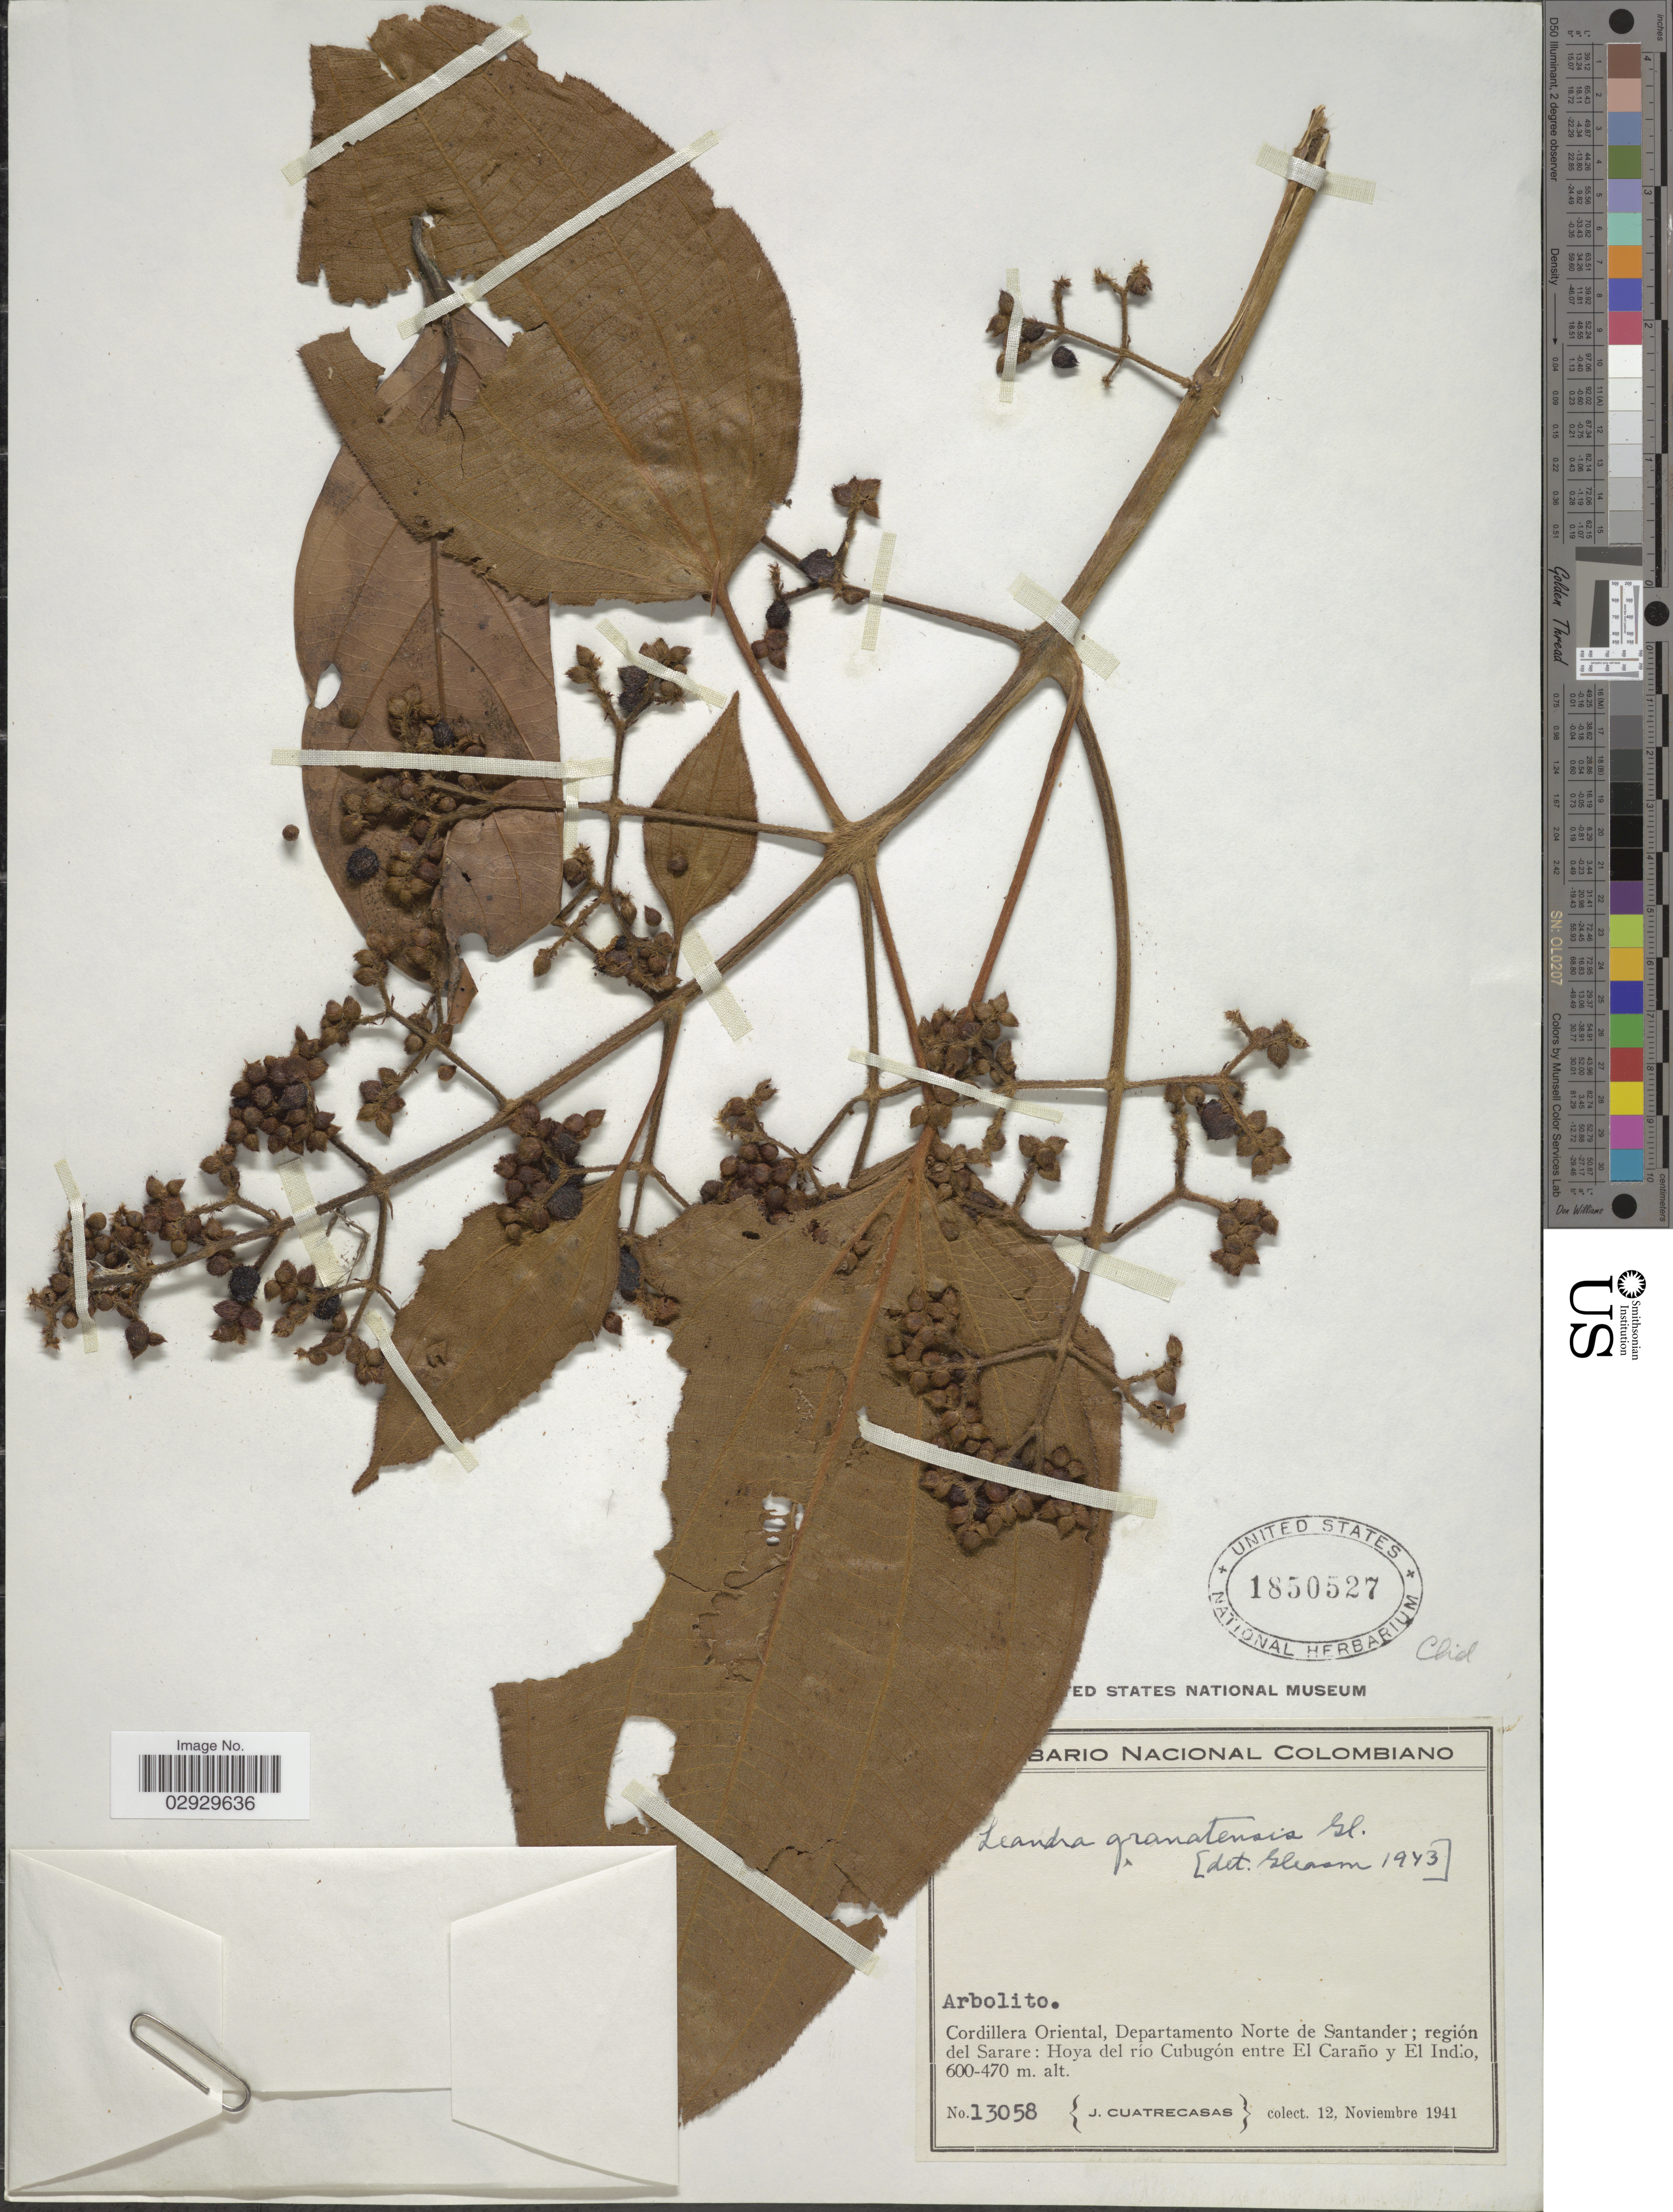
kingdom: Plantae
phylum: Tracheophyta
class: Magnoliopsida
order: Myrtales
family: Melastomataceae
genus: Leandra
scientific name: Leandra granatensis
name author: Gleason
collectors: J. Cuatrecasas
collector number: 13058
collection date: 1941-11-12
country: Colombia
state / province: Norte de Santander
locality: Cordillera Oriental, Departamento Norte de Santander; región del Sarare: Hoya del río Cubugón entre El Caraño y El Indio.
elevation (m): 470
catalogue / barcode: US 1850527